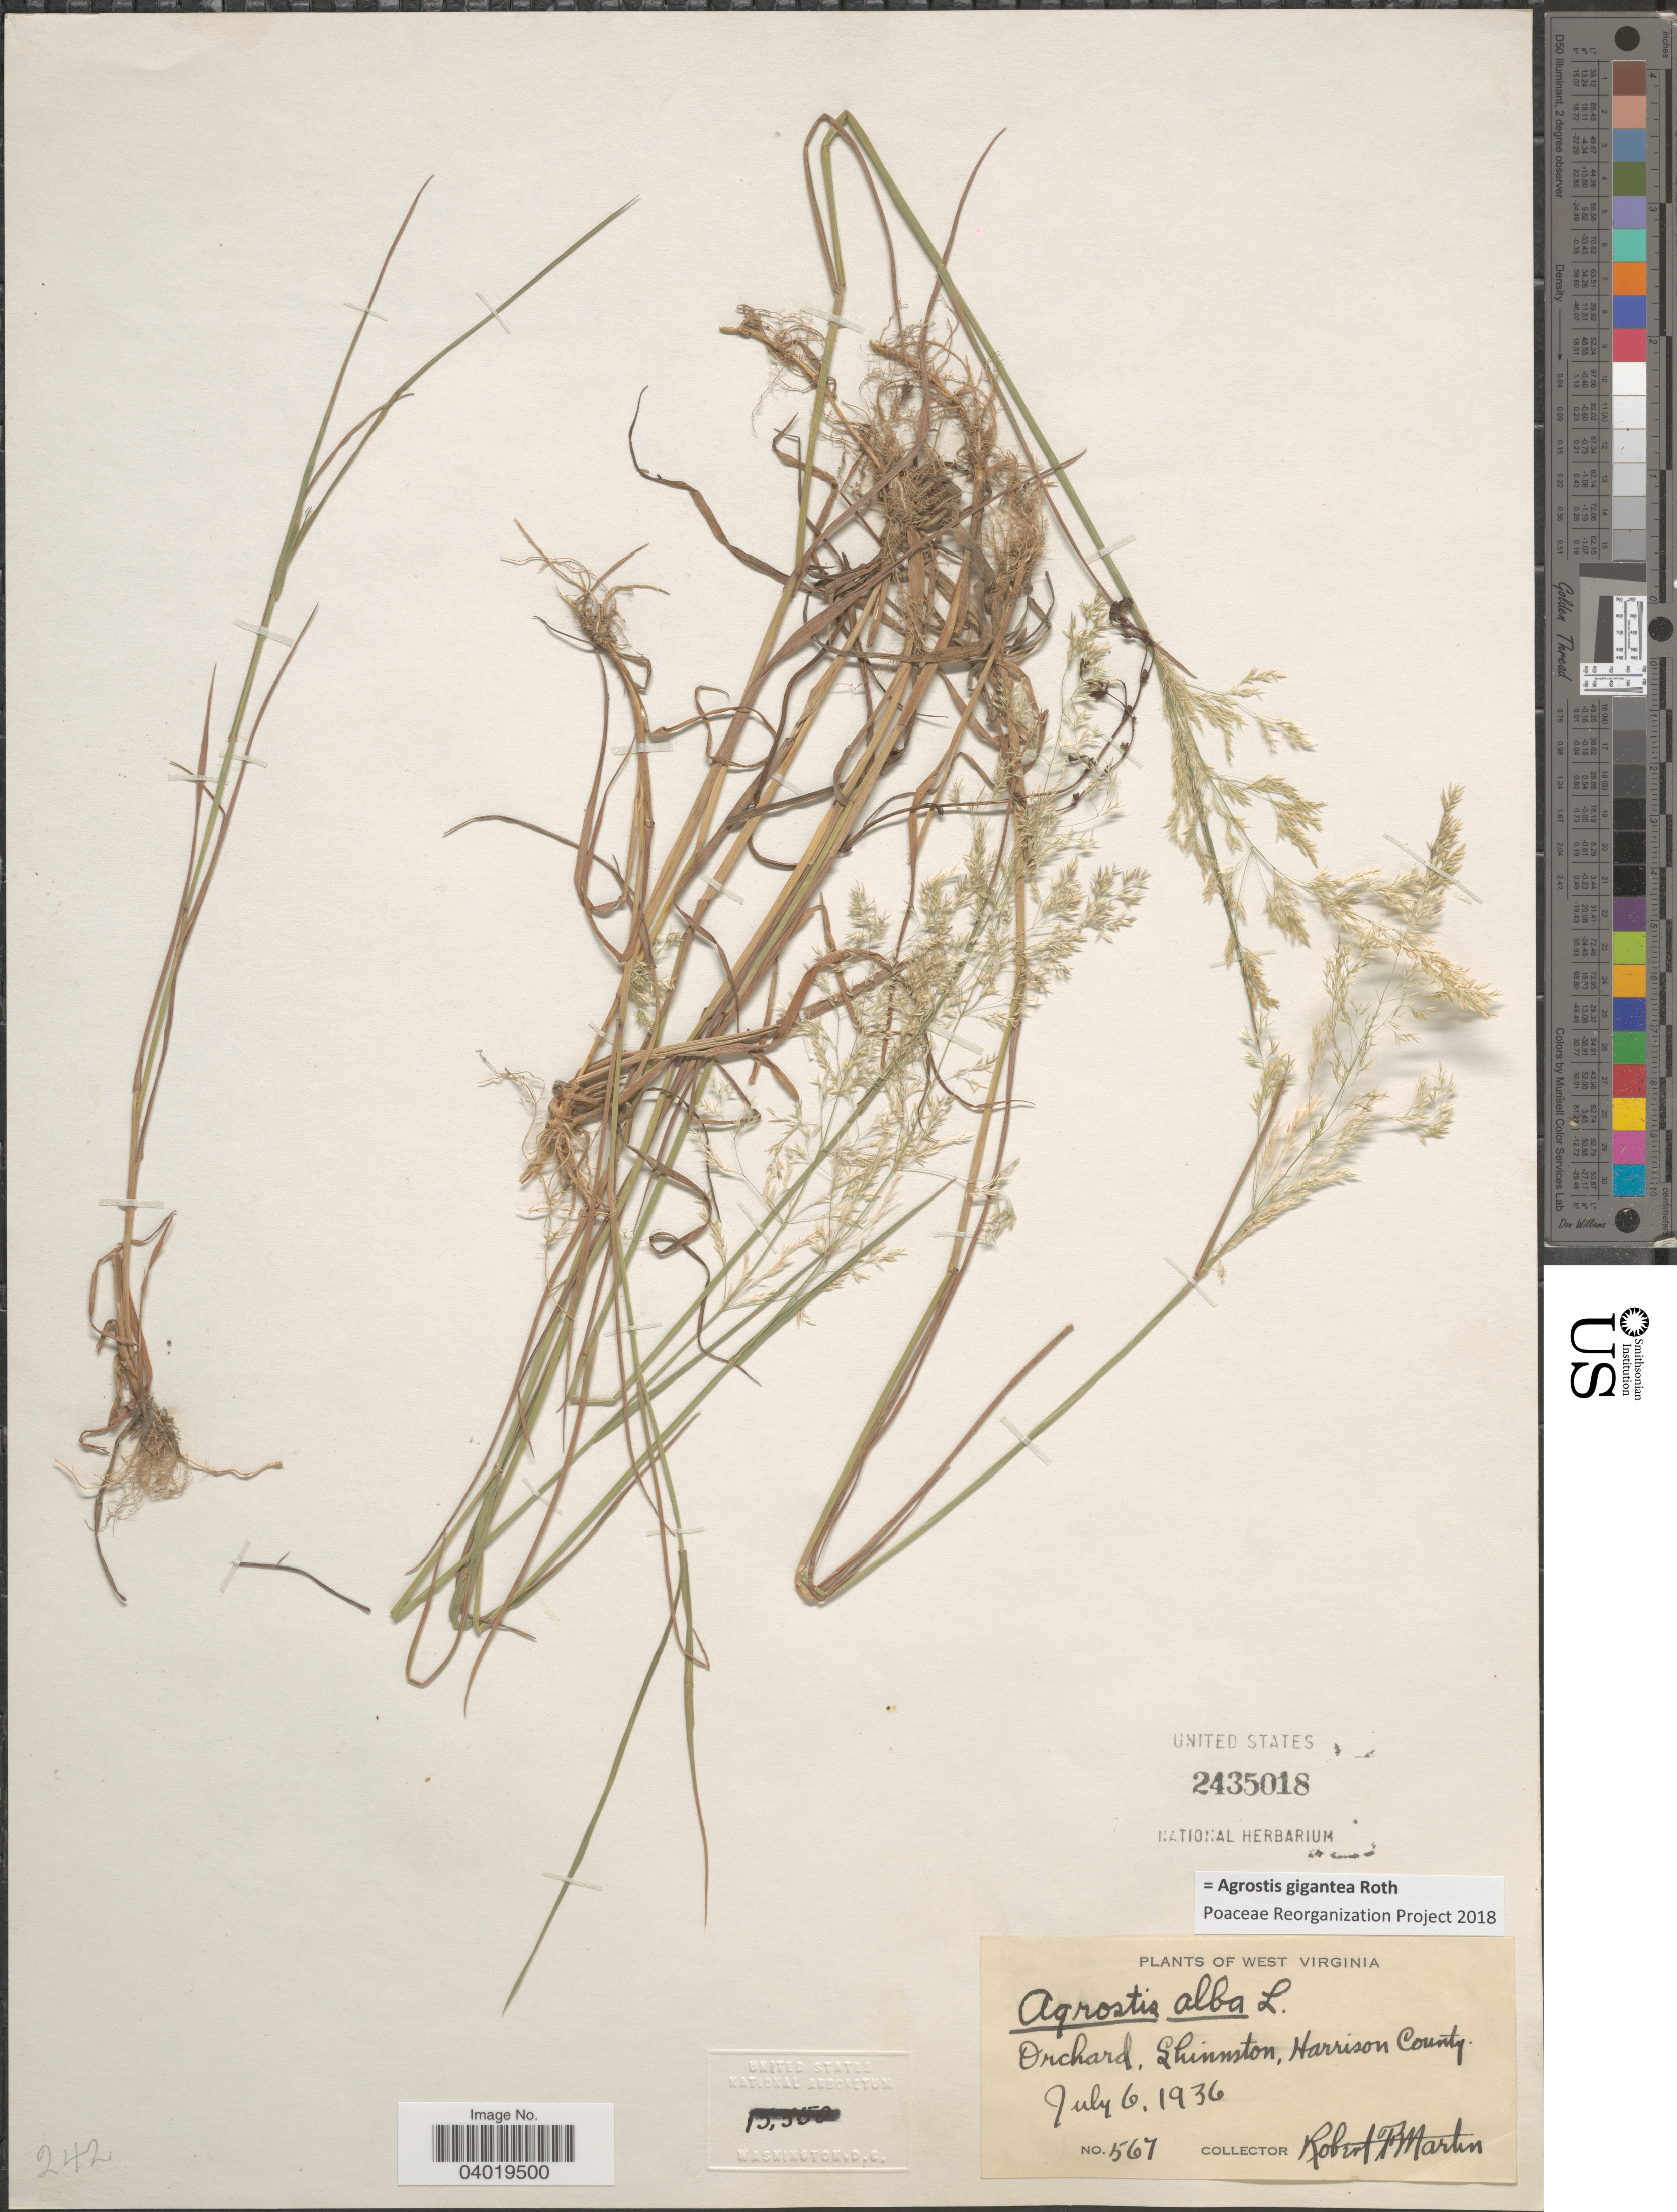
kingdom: Plantae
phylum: Tracheophyta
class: Liliopsida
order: Poales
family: Poaceae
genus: Agrostis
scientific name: Agrostis gigantea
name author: Roth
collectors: F. A. Gilbert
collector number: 567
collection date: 1936-07-06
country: United States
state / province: West Virginia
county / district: Harrison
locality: Orchard, Shinnston, Harrison County.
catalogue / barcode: US 2435018